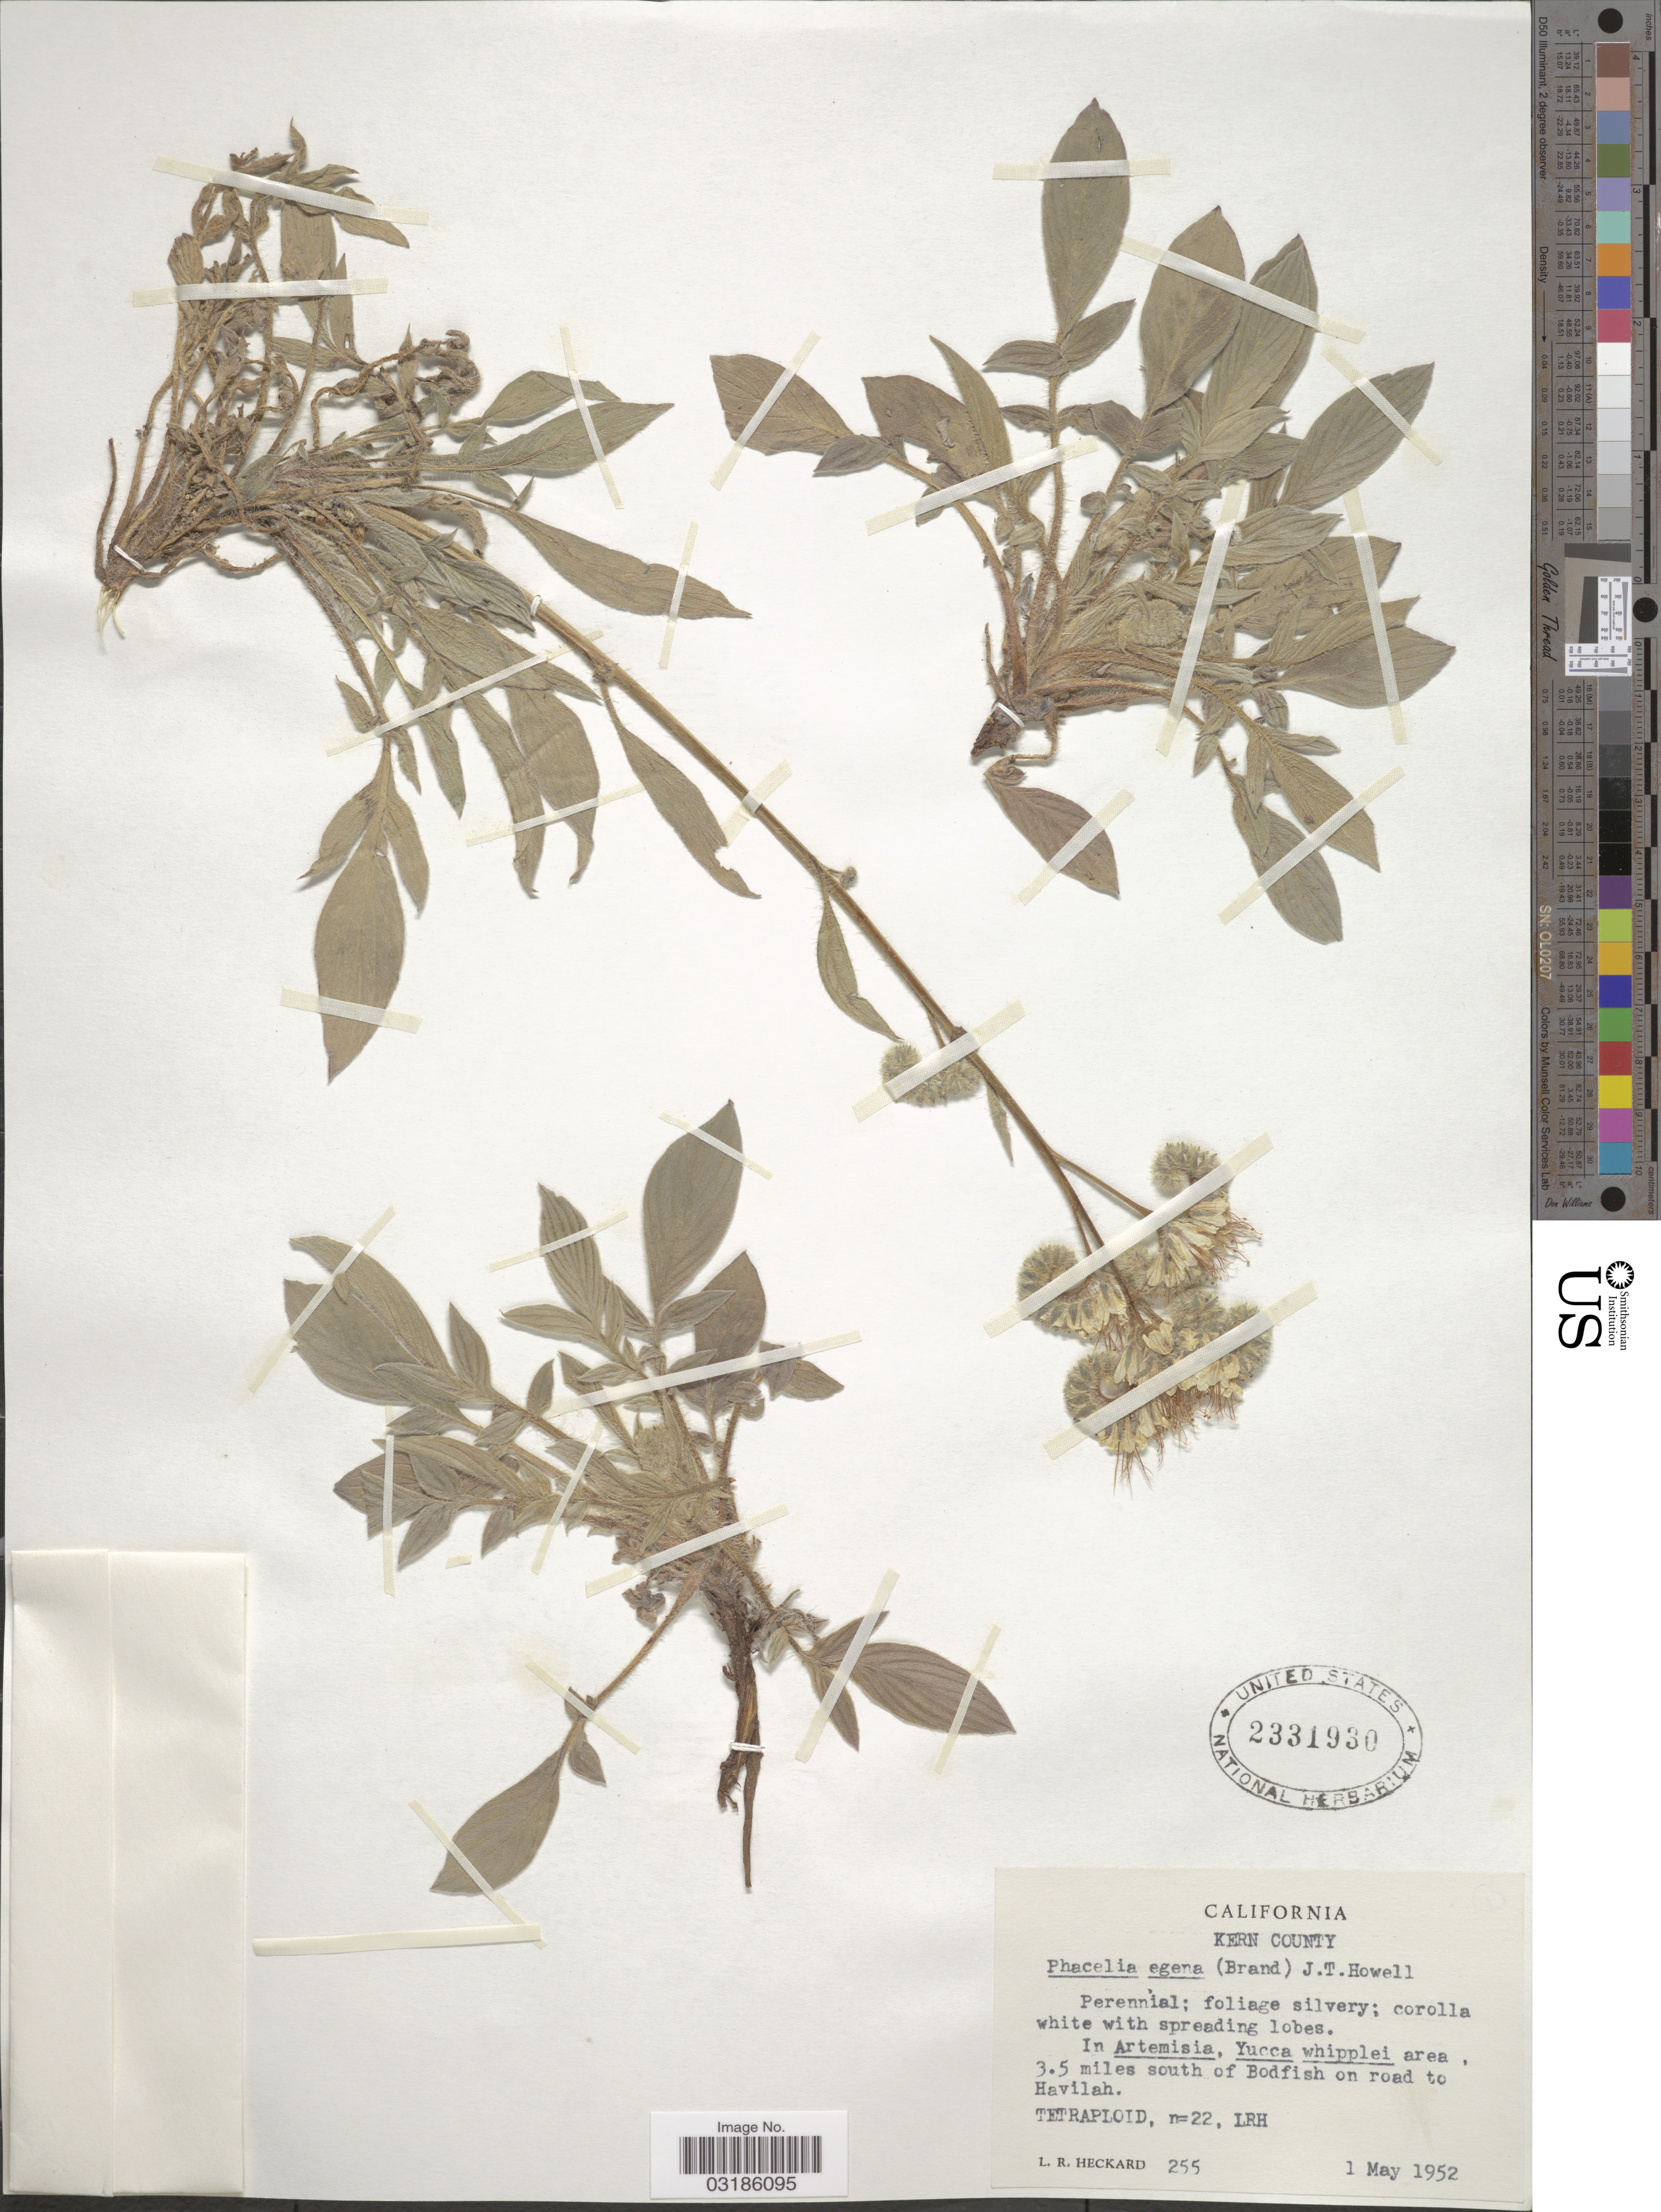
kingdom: Plantae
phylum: Tracheophyta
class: Magnoliopsida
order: Boraginales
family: Hydrophyllaceae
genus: Phacelia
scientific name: Phacelia egena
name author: (Brand) Howell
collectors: L. R. Heckard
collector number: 255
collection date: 1952-05-01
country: United States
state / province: California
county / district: Kern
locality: Kern County. In Artemisia, Yucca whipplei area, 3.5 miles south of Bodfish on road to Havilah.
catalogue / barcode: US 2331930